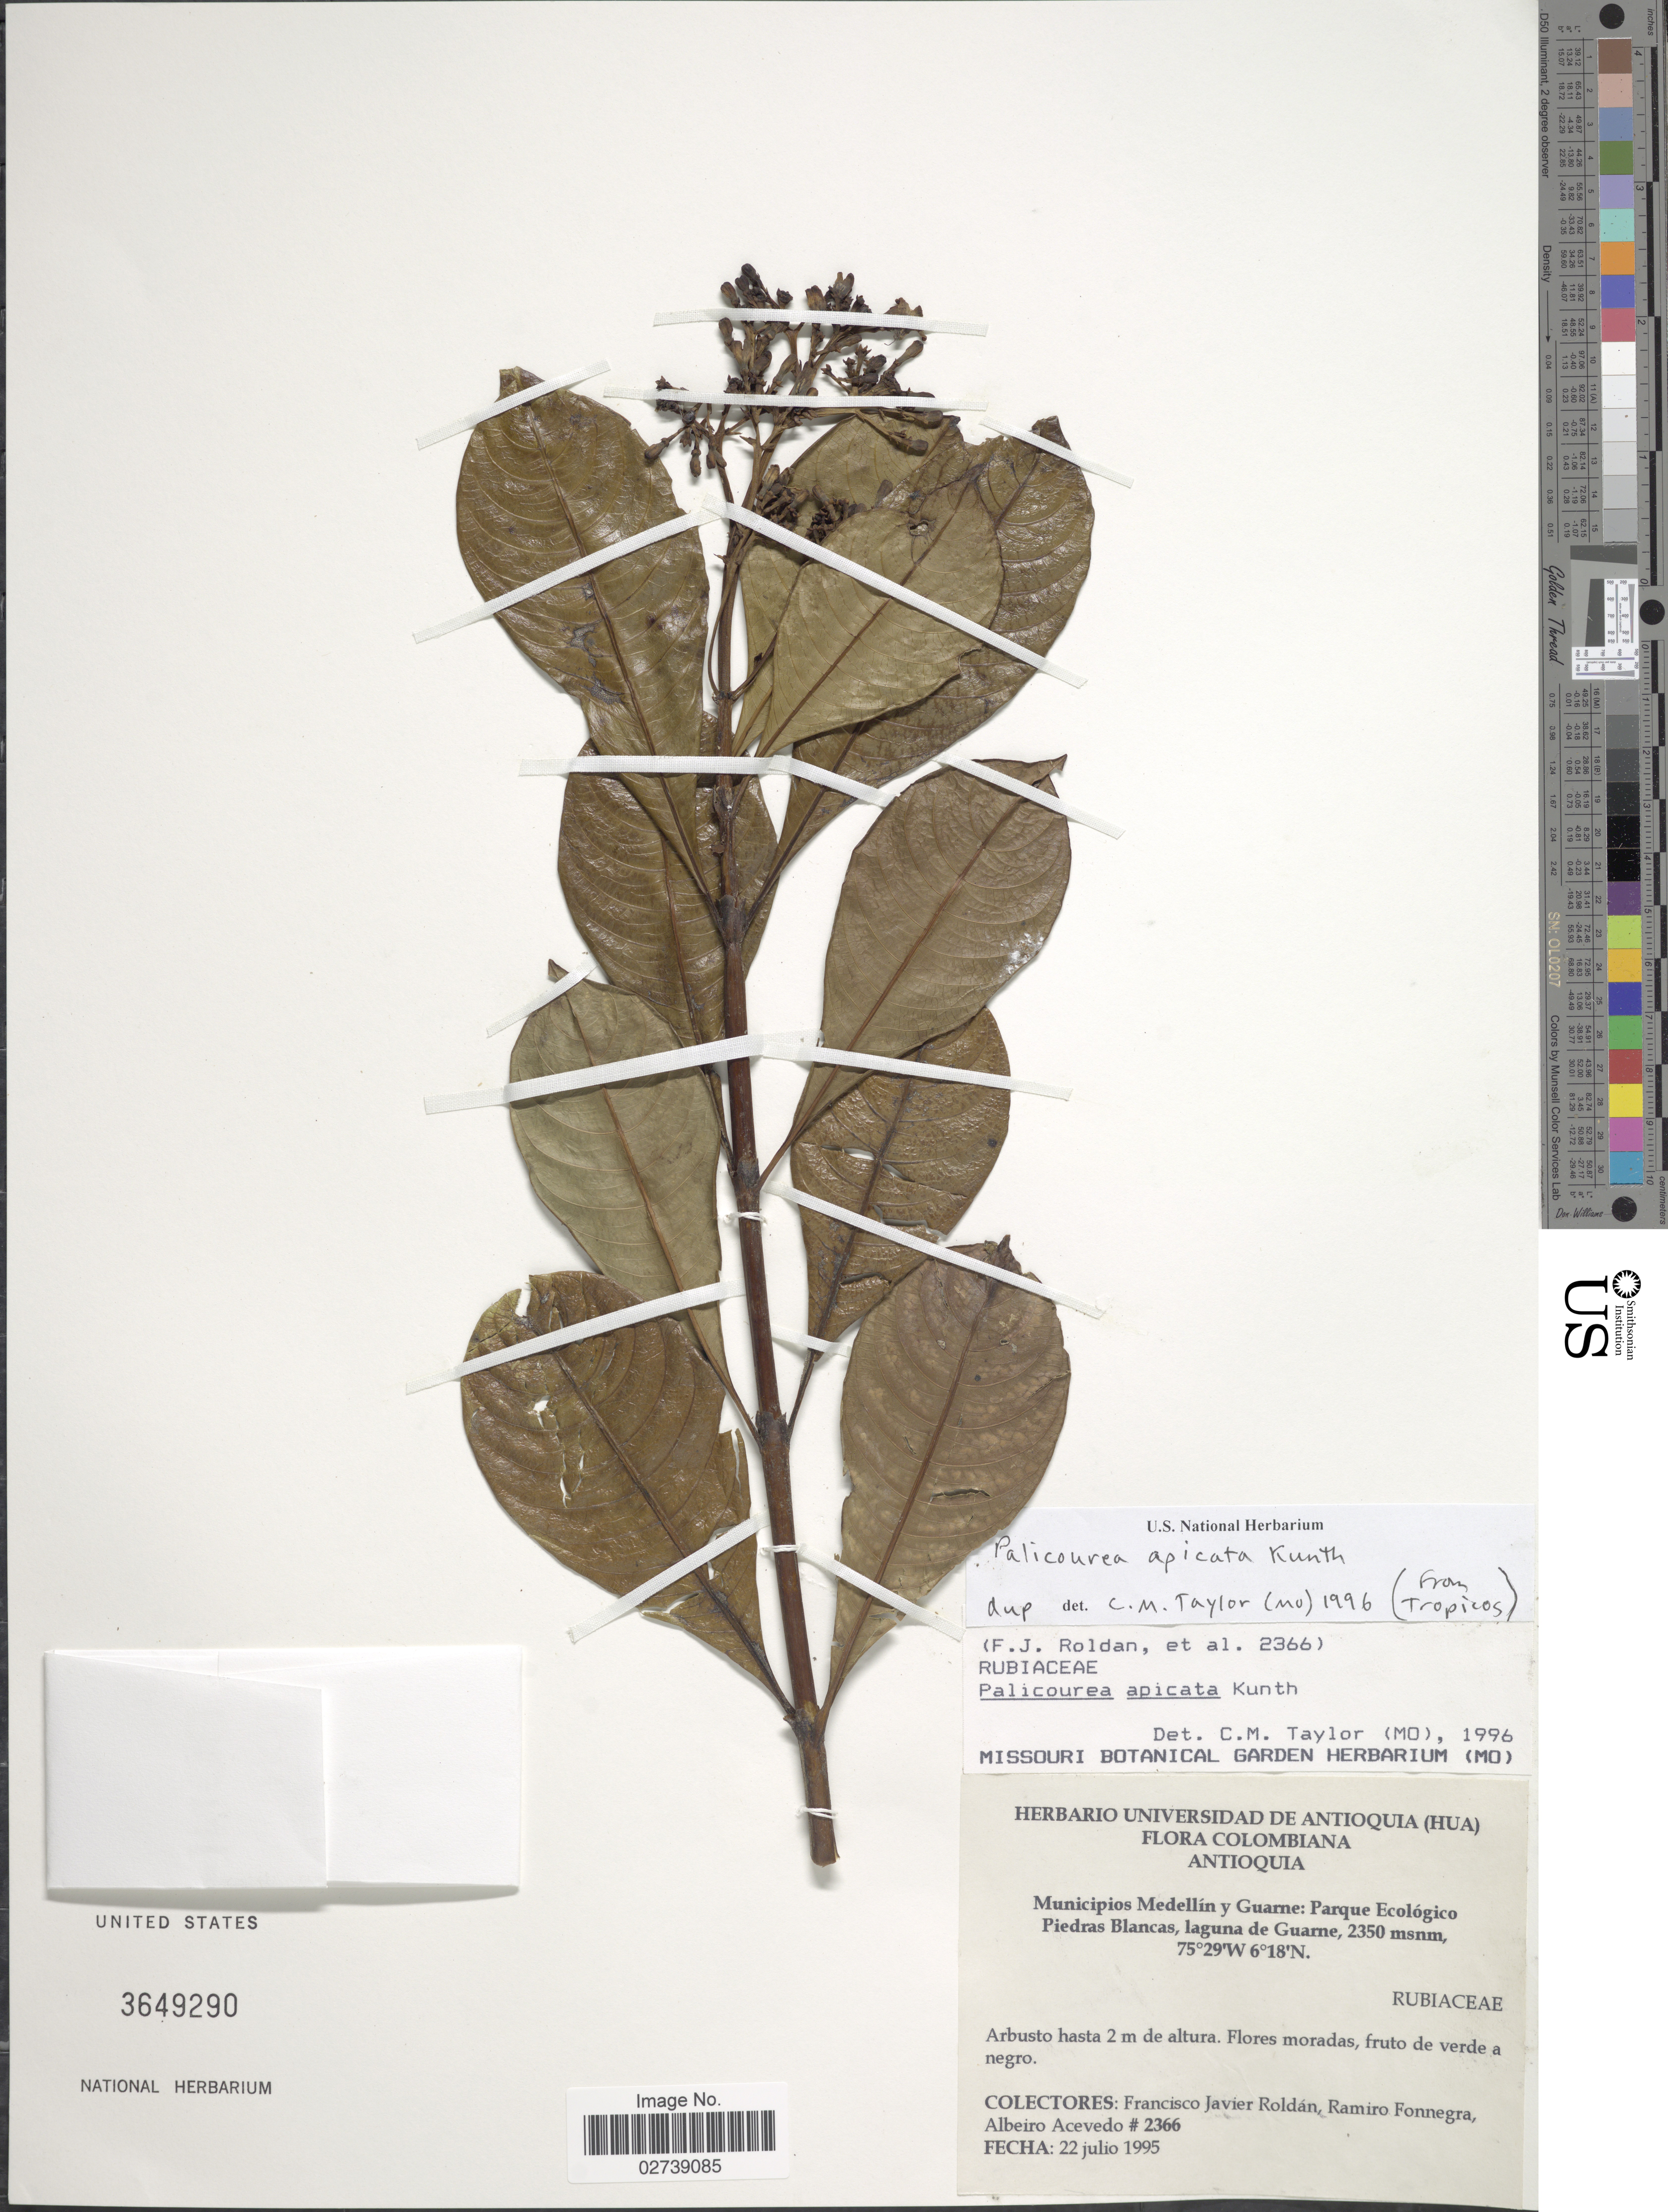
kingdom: Plantae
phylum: Tracheophyta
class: Magnoliopsida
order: Gentianales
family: Rubiaceae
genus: Palicourea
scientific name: Palicourea apicata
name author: Kunth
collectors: F. J. Roldán, R. Fonnegra & A. Acevedo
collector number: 2366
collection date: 1995-07-22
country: Colombia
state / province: Antioquia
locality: Municipios Medellin y Guarne: Parque Ecologico Piedras Blancas, laguna de Guarne.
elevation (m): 2350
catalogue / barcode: US 3649290